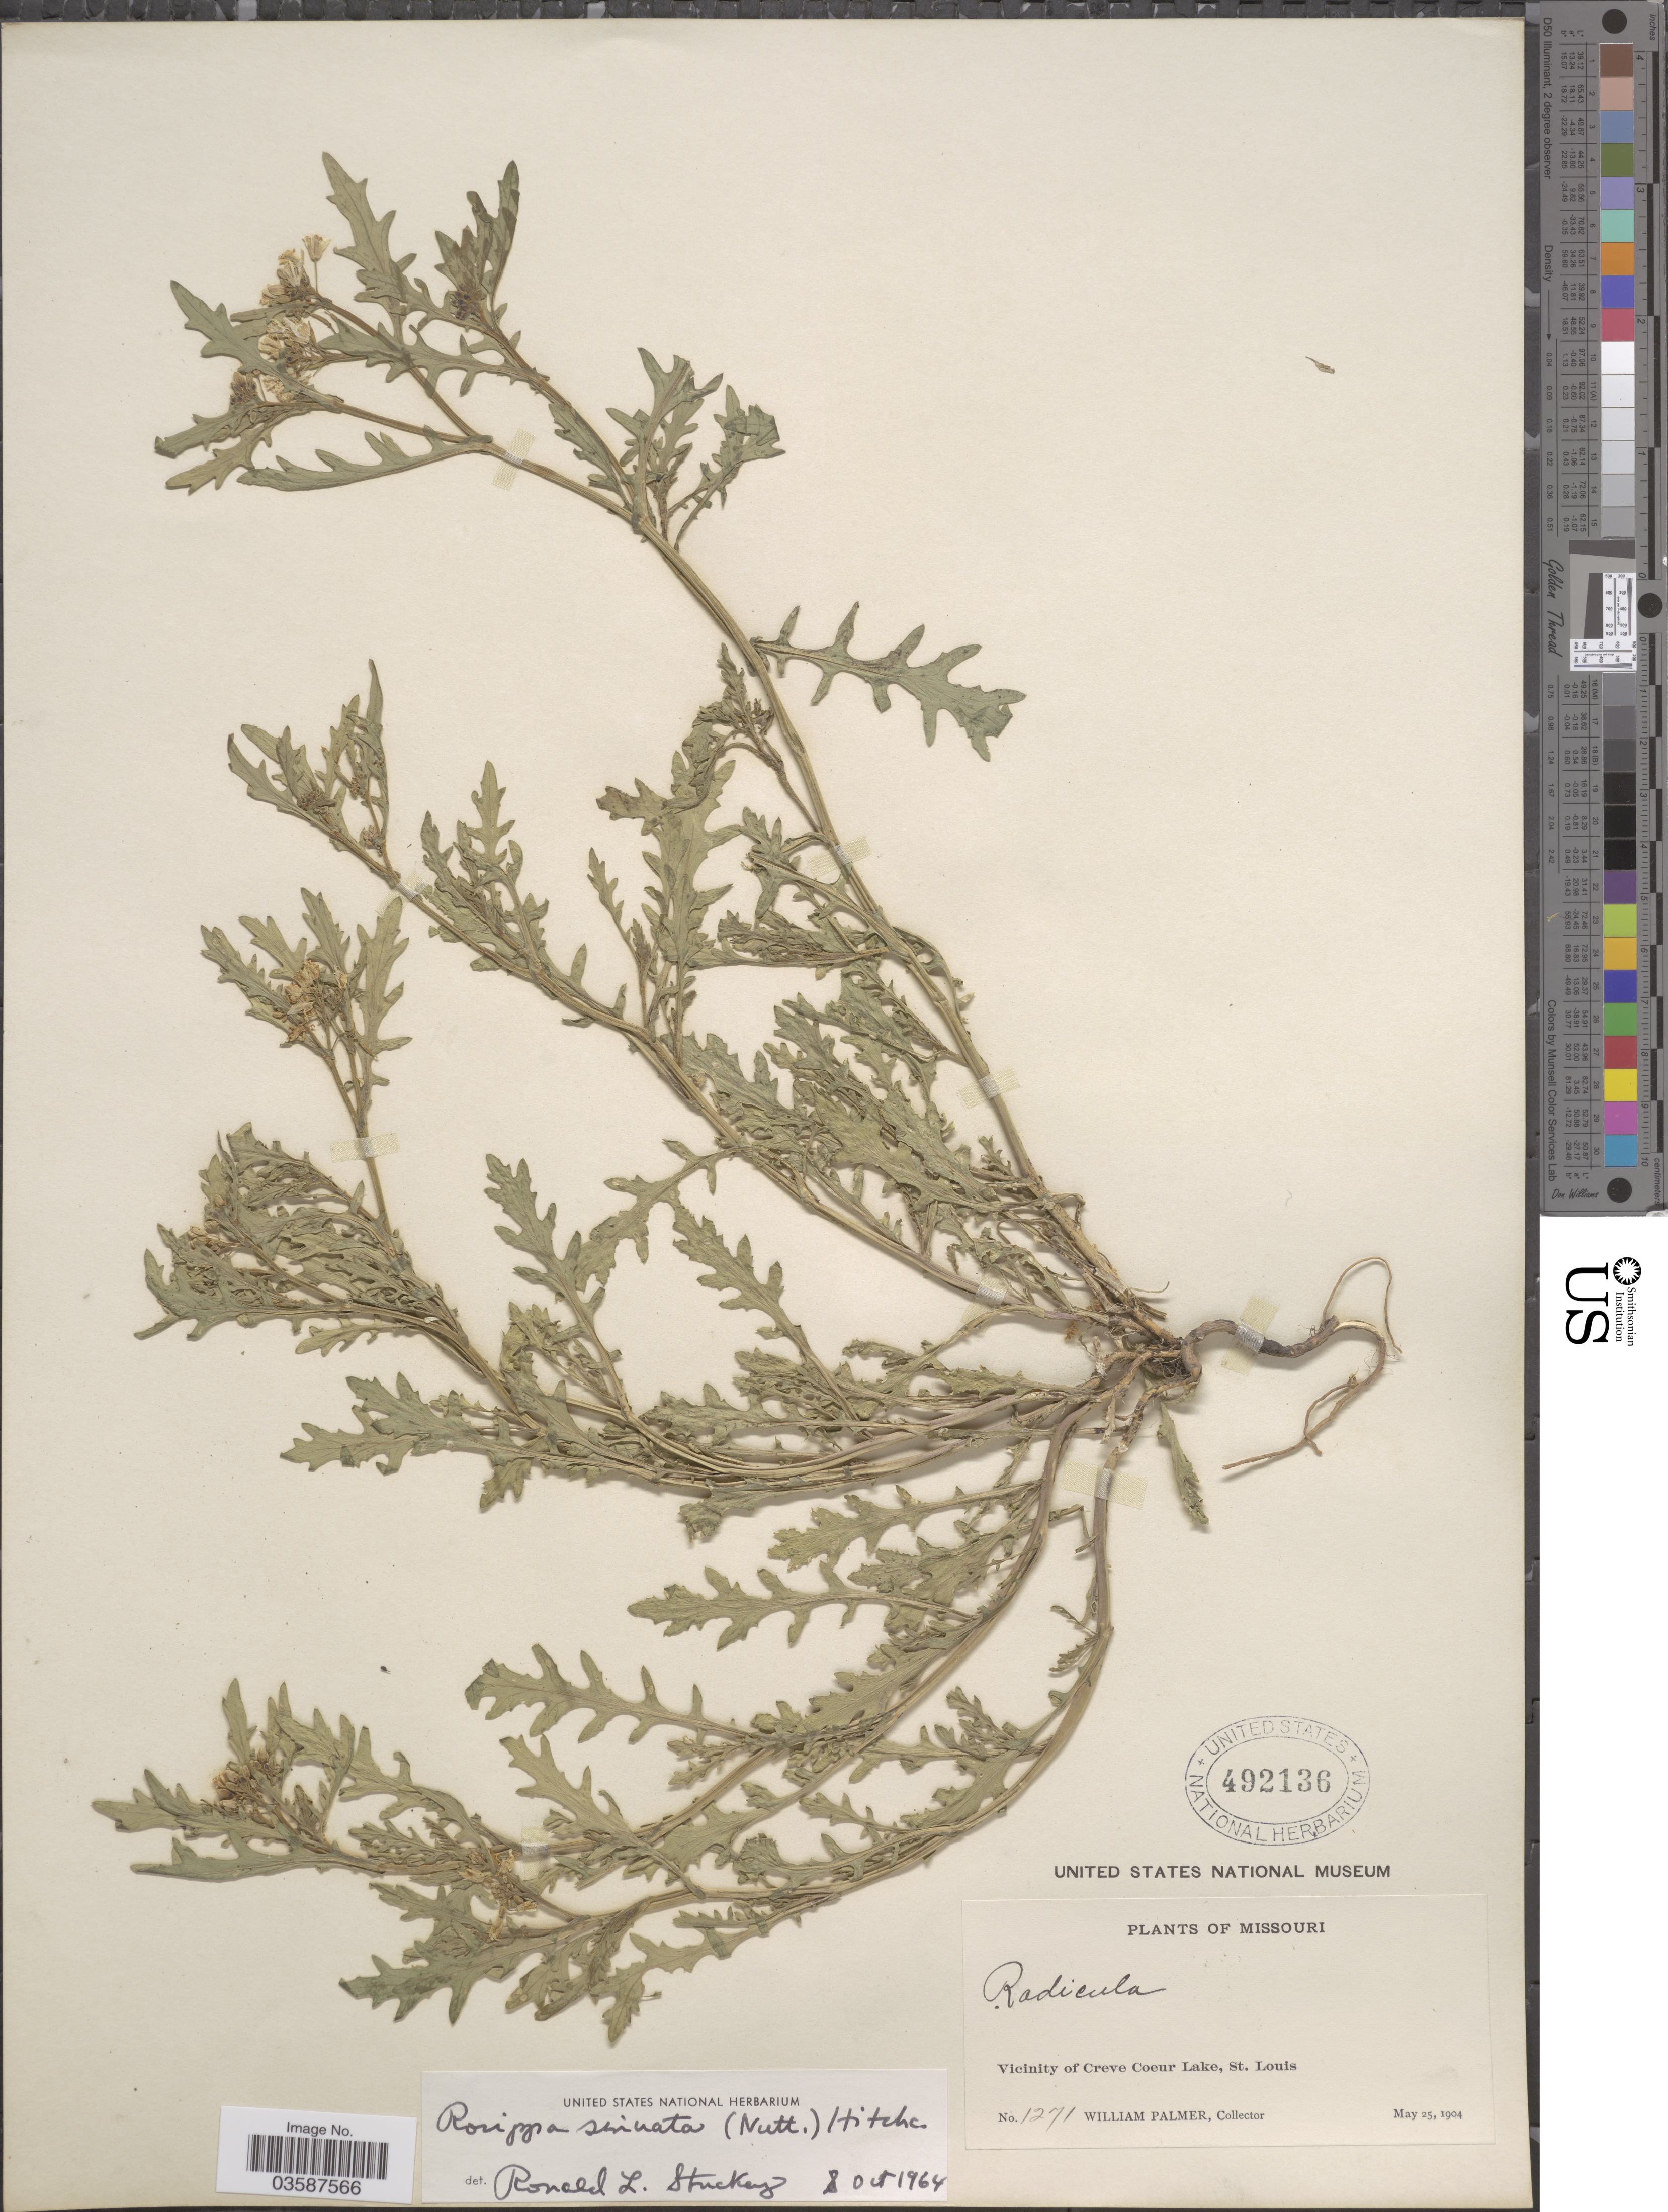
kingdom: Plantae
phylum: Tracheophyta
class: Magnoliopsida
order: Brassicales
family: Brassicaceae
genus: Rorippa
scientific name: Rorippa sinuata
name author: (Nutt.) Hitchc.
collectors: W. Palmer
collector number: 1271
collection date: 1904-05-25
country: United States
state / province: Missouri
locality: Vicinity of Creve Coeur Lake, St. Louis.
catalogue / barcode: US 492136